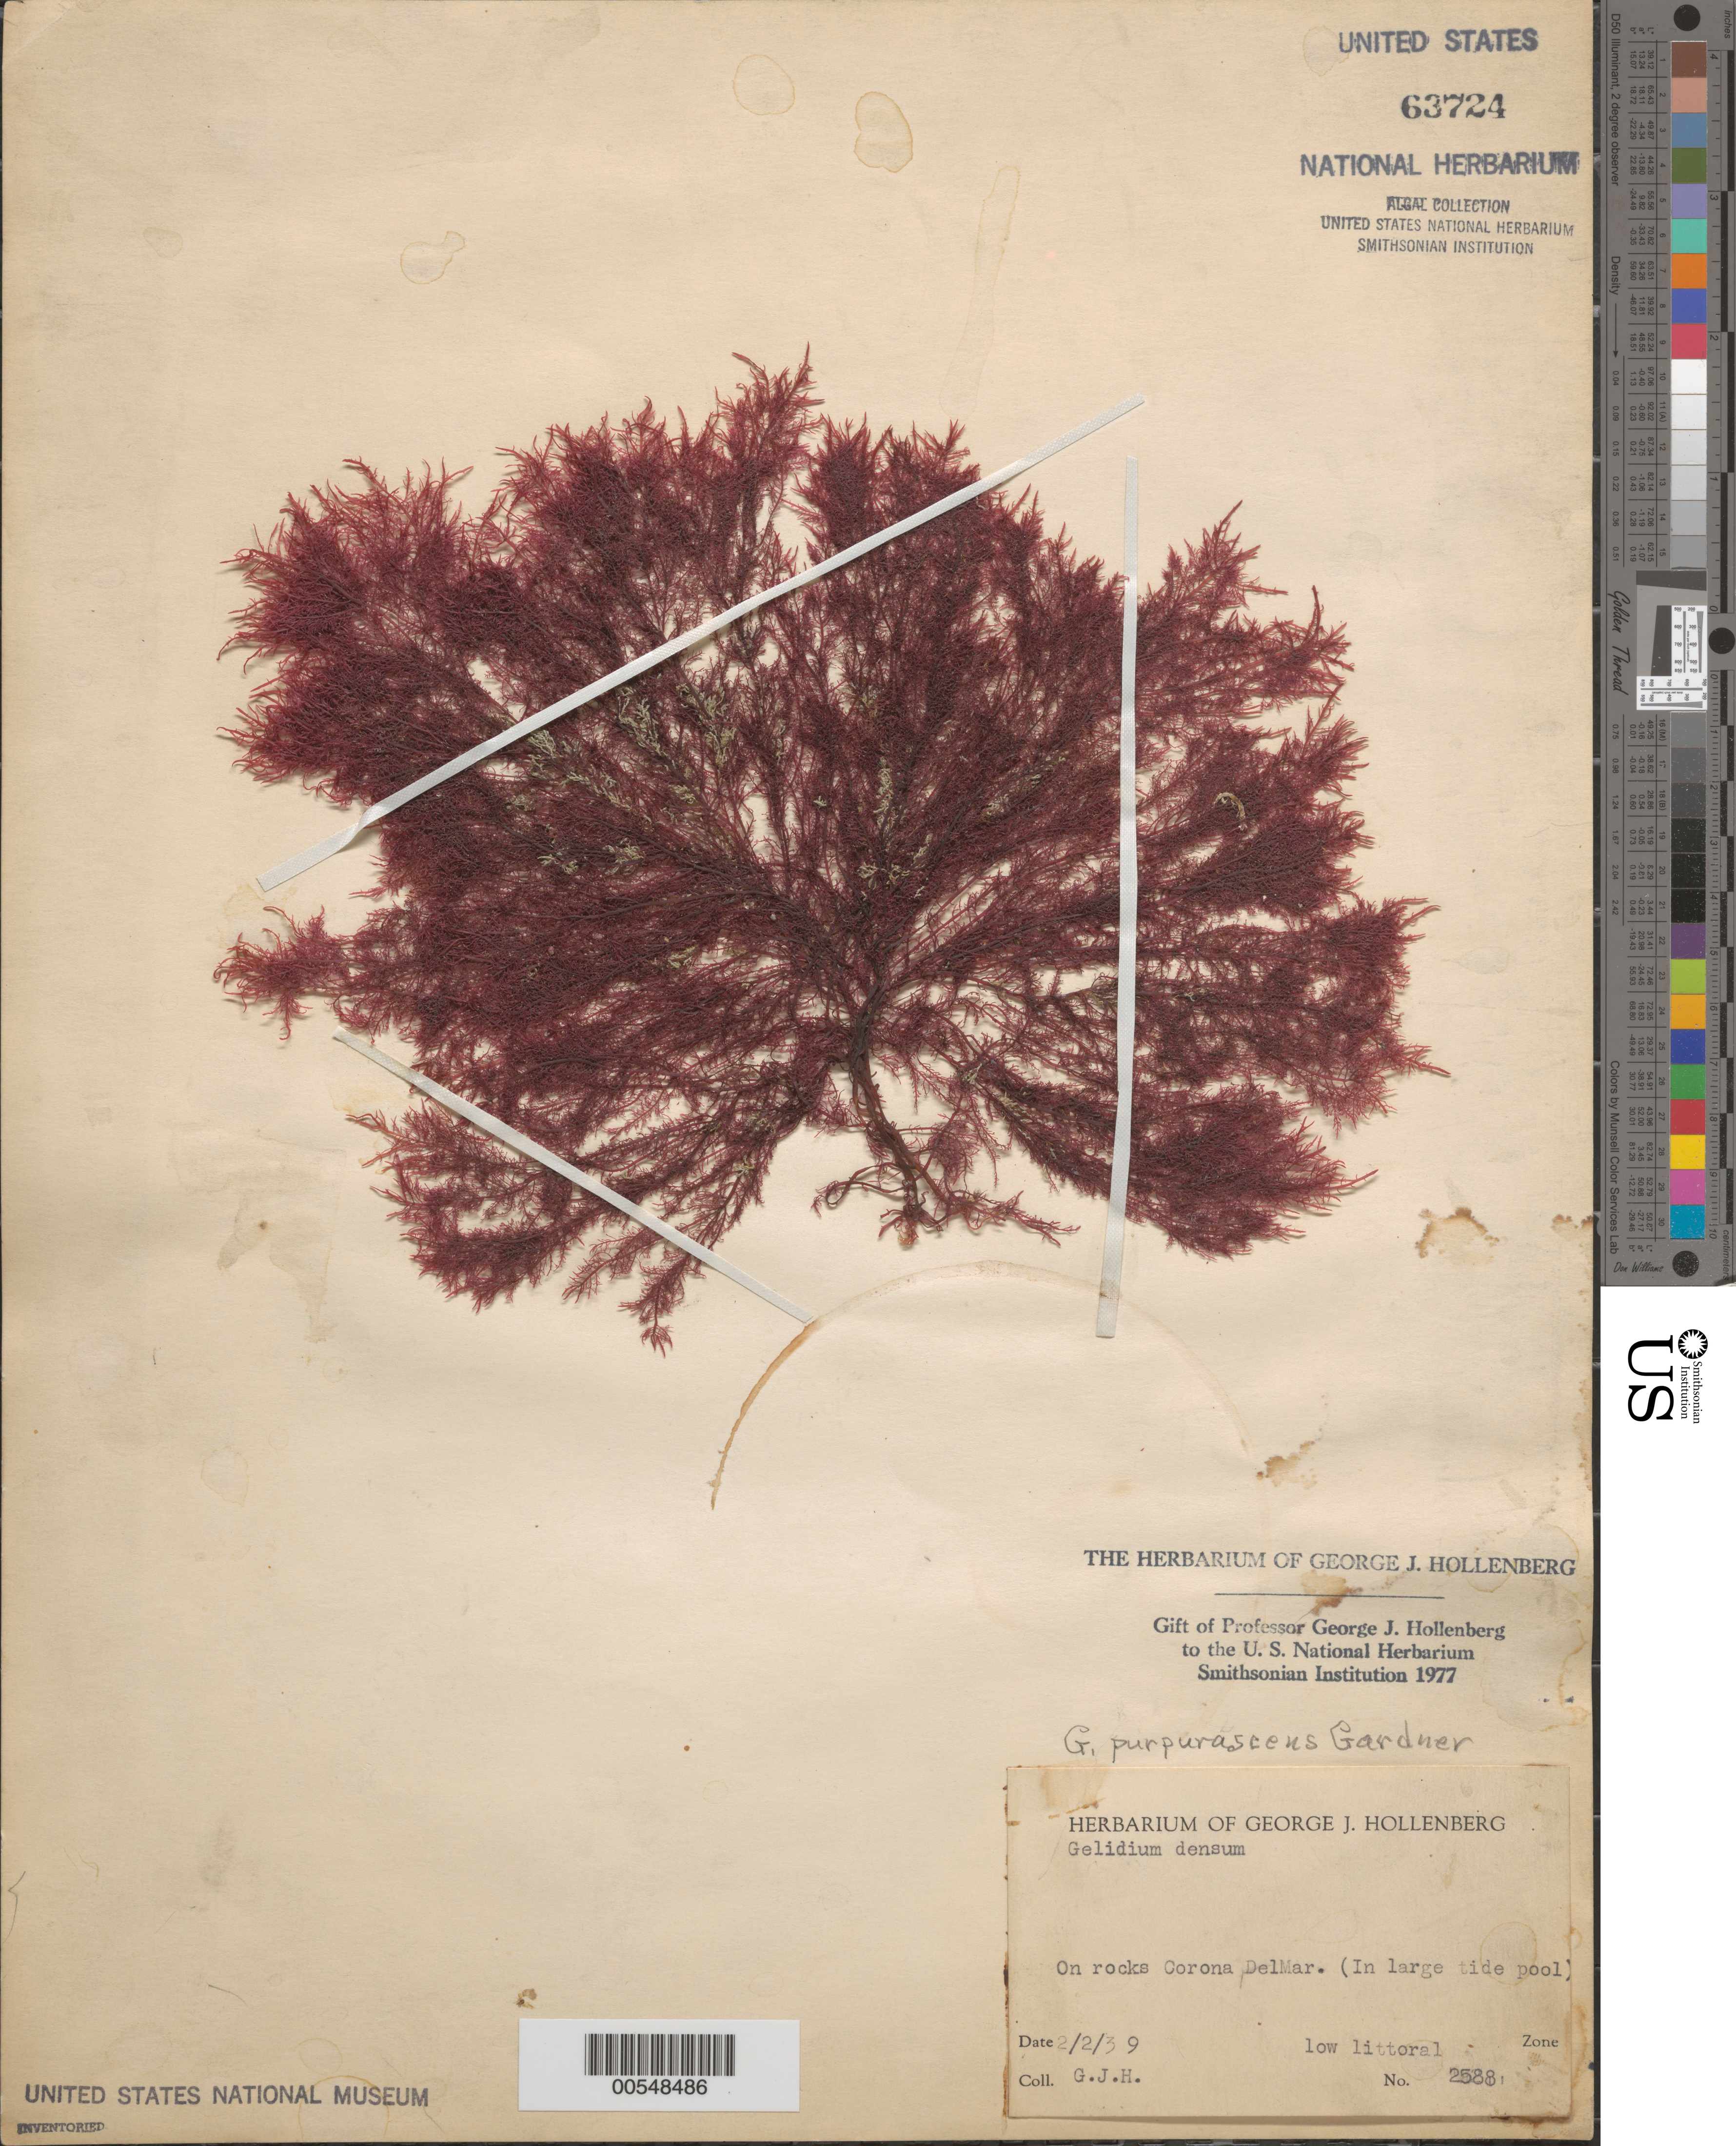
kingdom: Plantae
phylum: Rhodophyta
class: Florideophyceae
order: Gelidiales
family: Gelidiaceae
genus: Gelidium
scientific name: Gelidium purpurascens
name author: N.L. Gardner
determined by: Hollenberg, George J.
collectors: G. Hollenberg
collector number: GJH 2588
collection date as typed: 02 Feb 1939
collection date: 1939-02-02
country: United States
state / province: California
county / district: Orange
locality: Corona del Mar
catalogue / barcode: US 63724